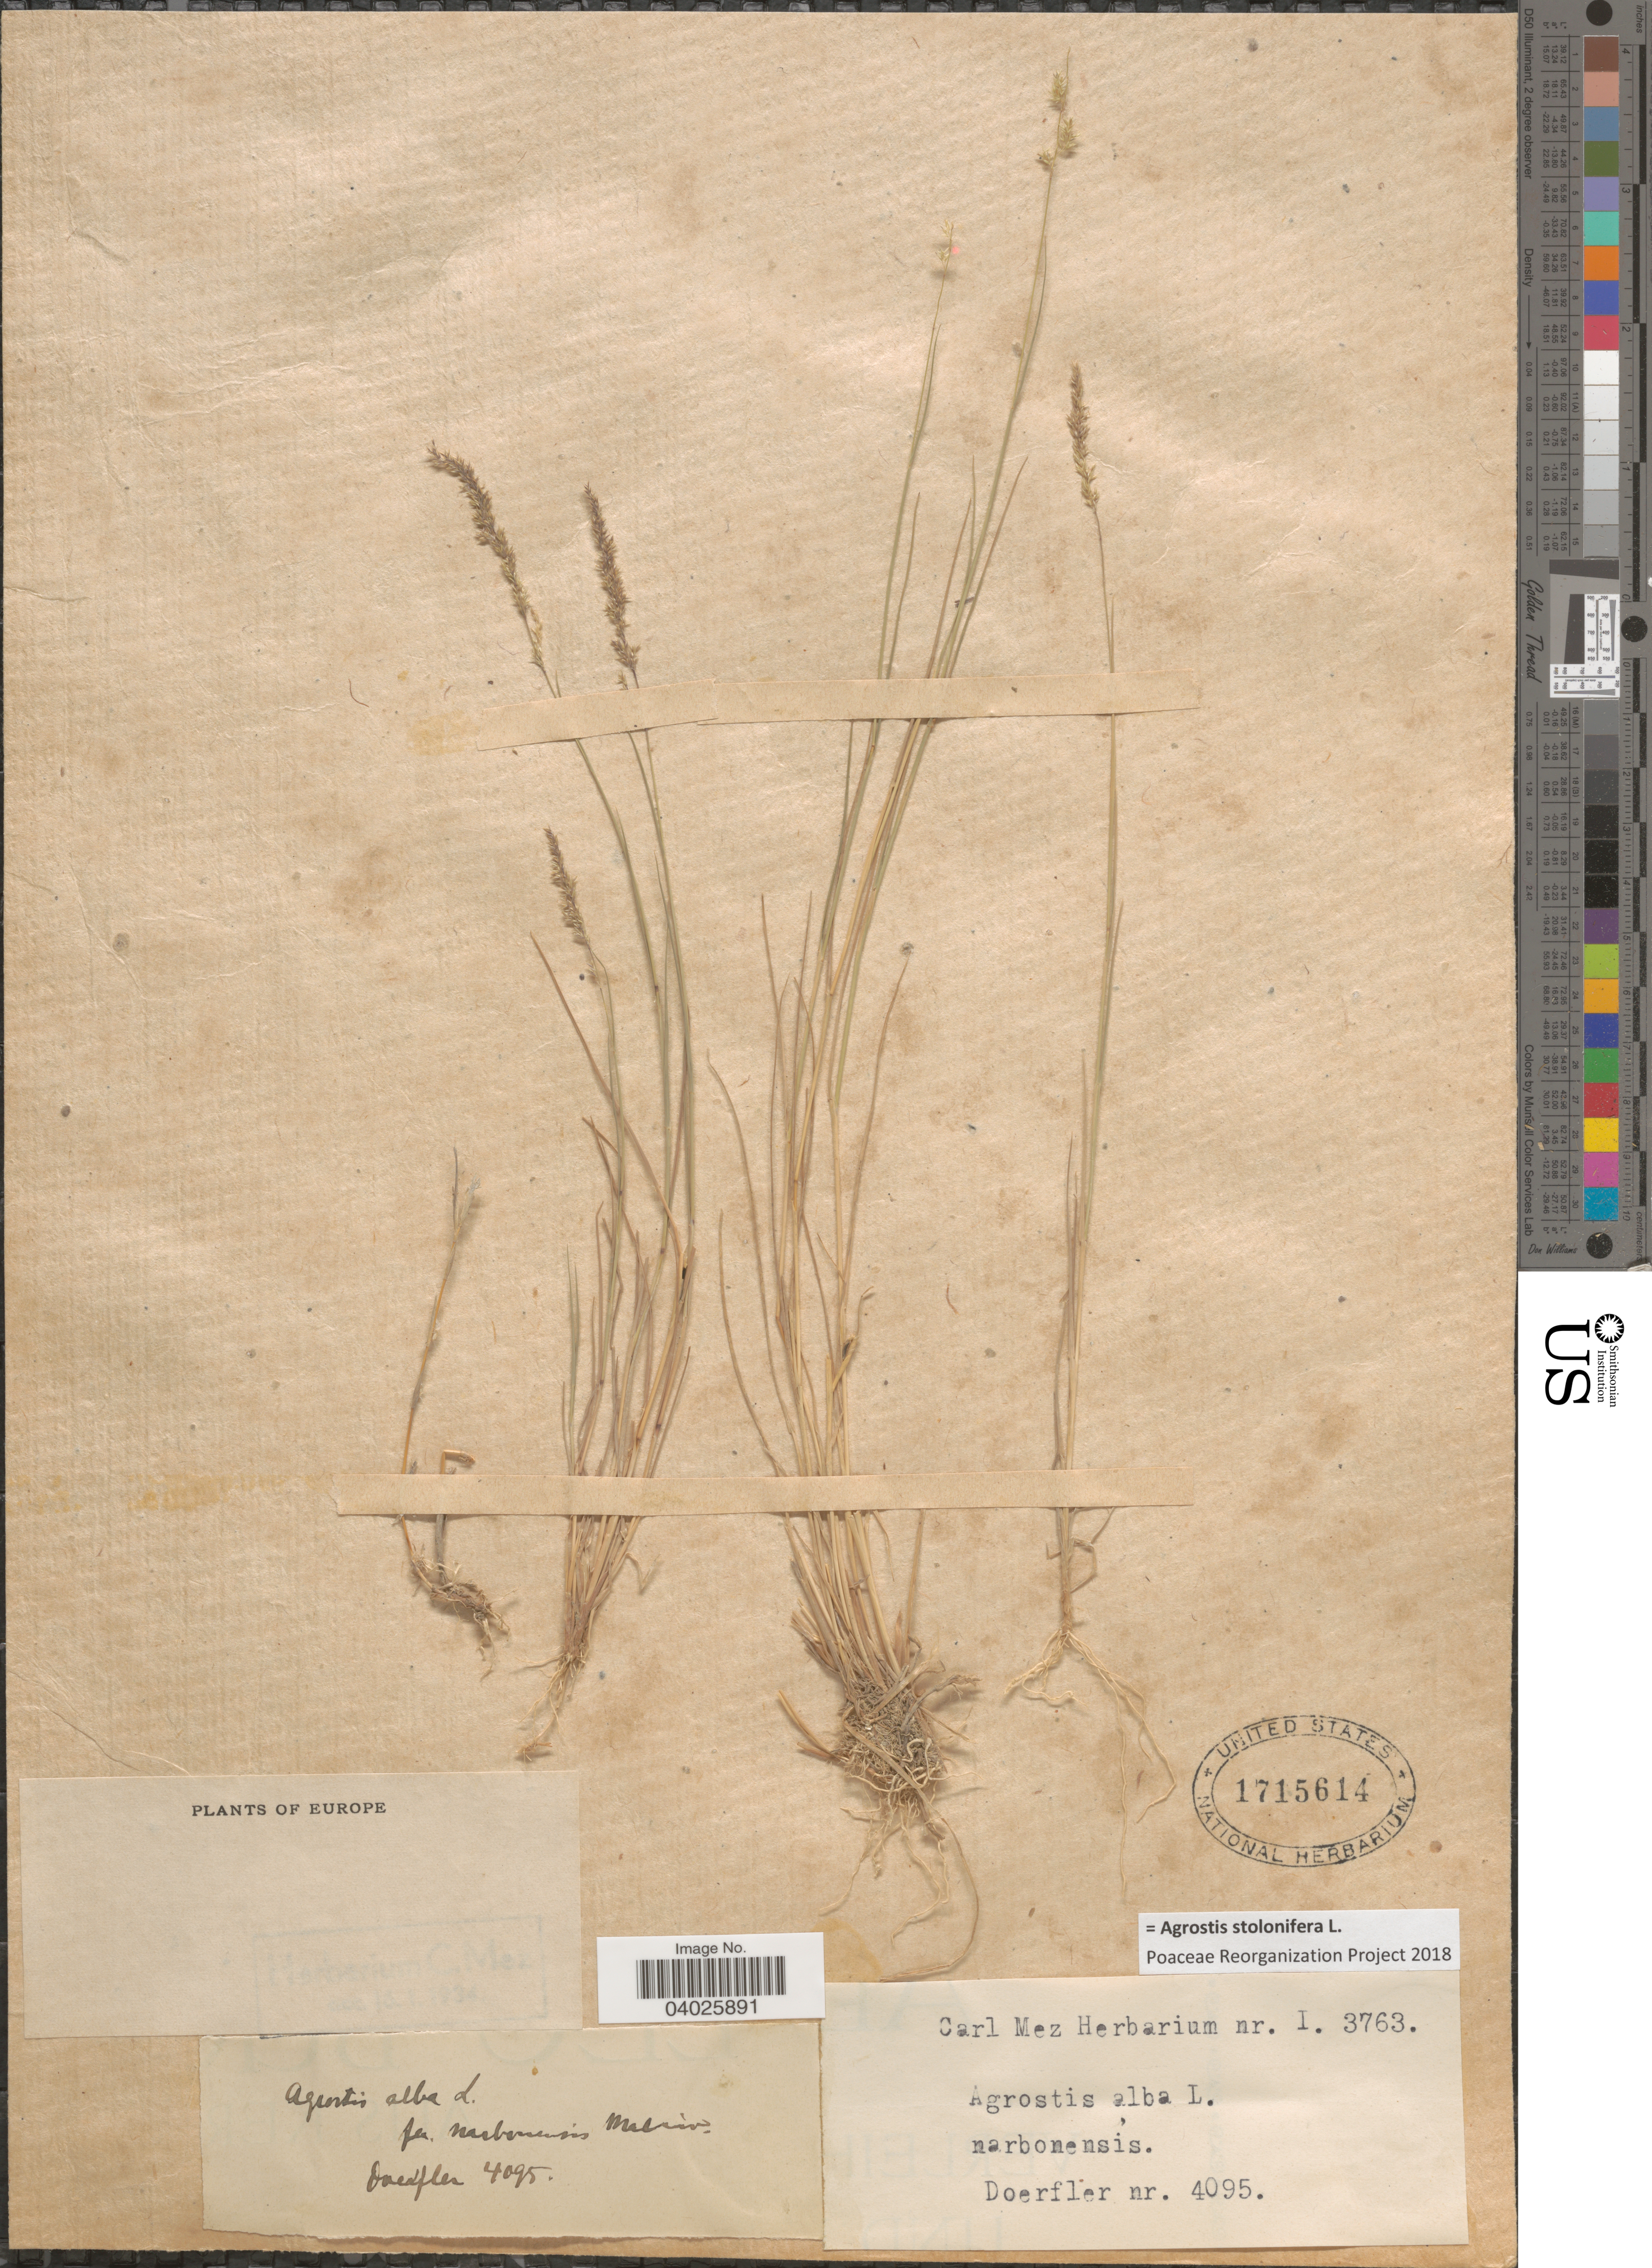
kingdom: Plantae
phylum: Tracheophyta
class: Liliopsida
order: Poales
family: Poaceae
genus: Agrostis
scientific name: Agrostis stolonifera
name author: L.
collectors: Doerfler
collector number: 4095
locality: Europe.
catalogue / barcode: US 1715614